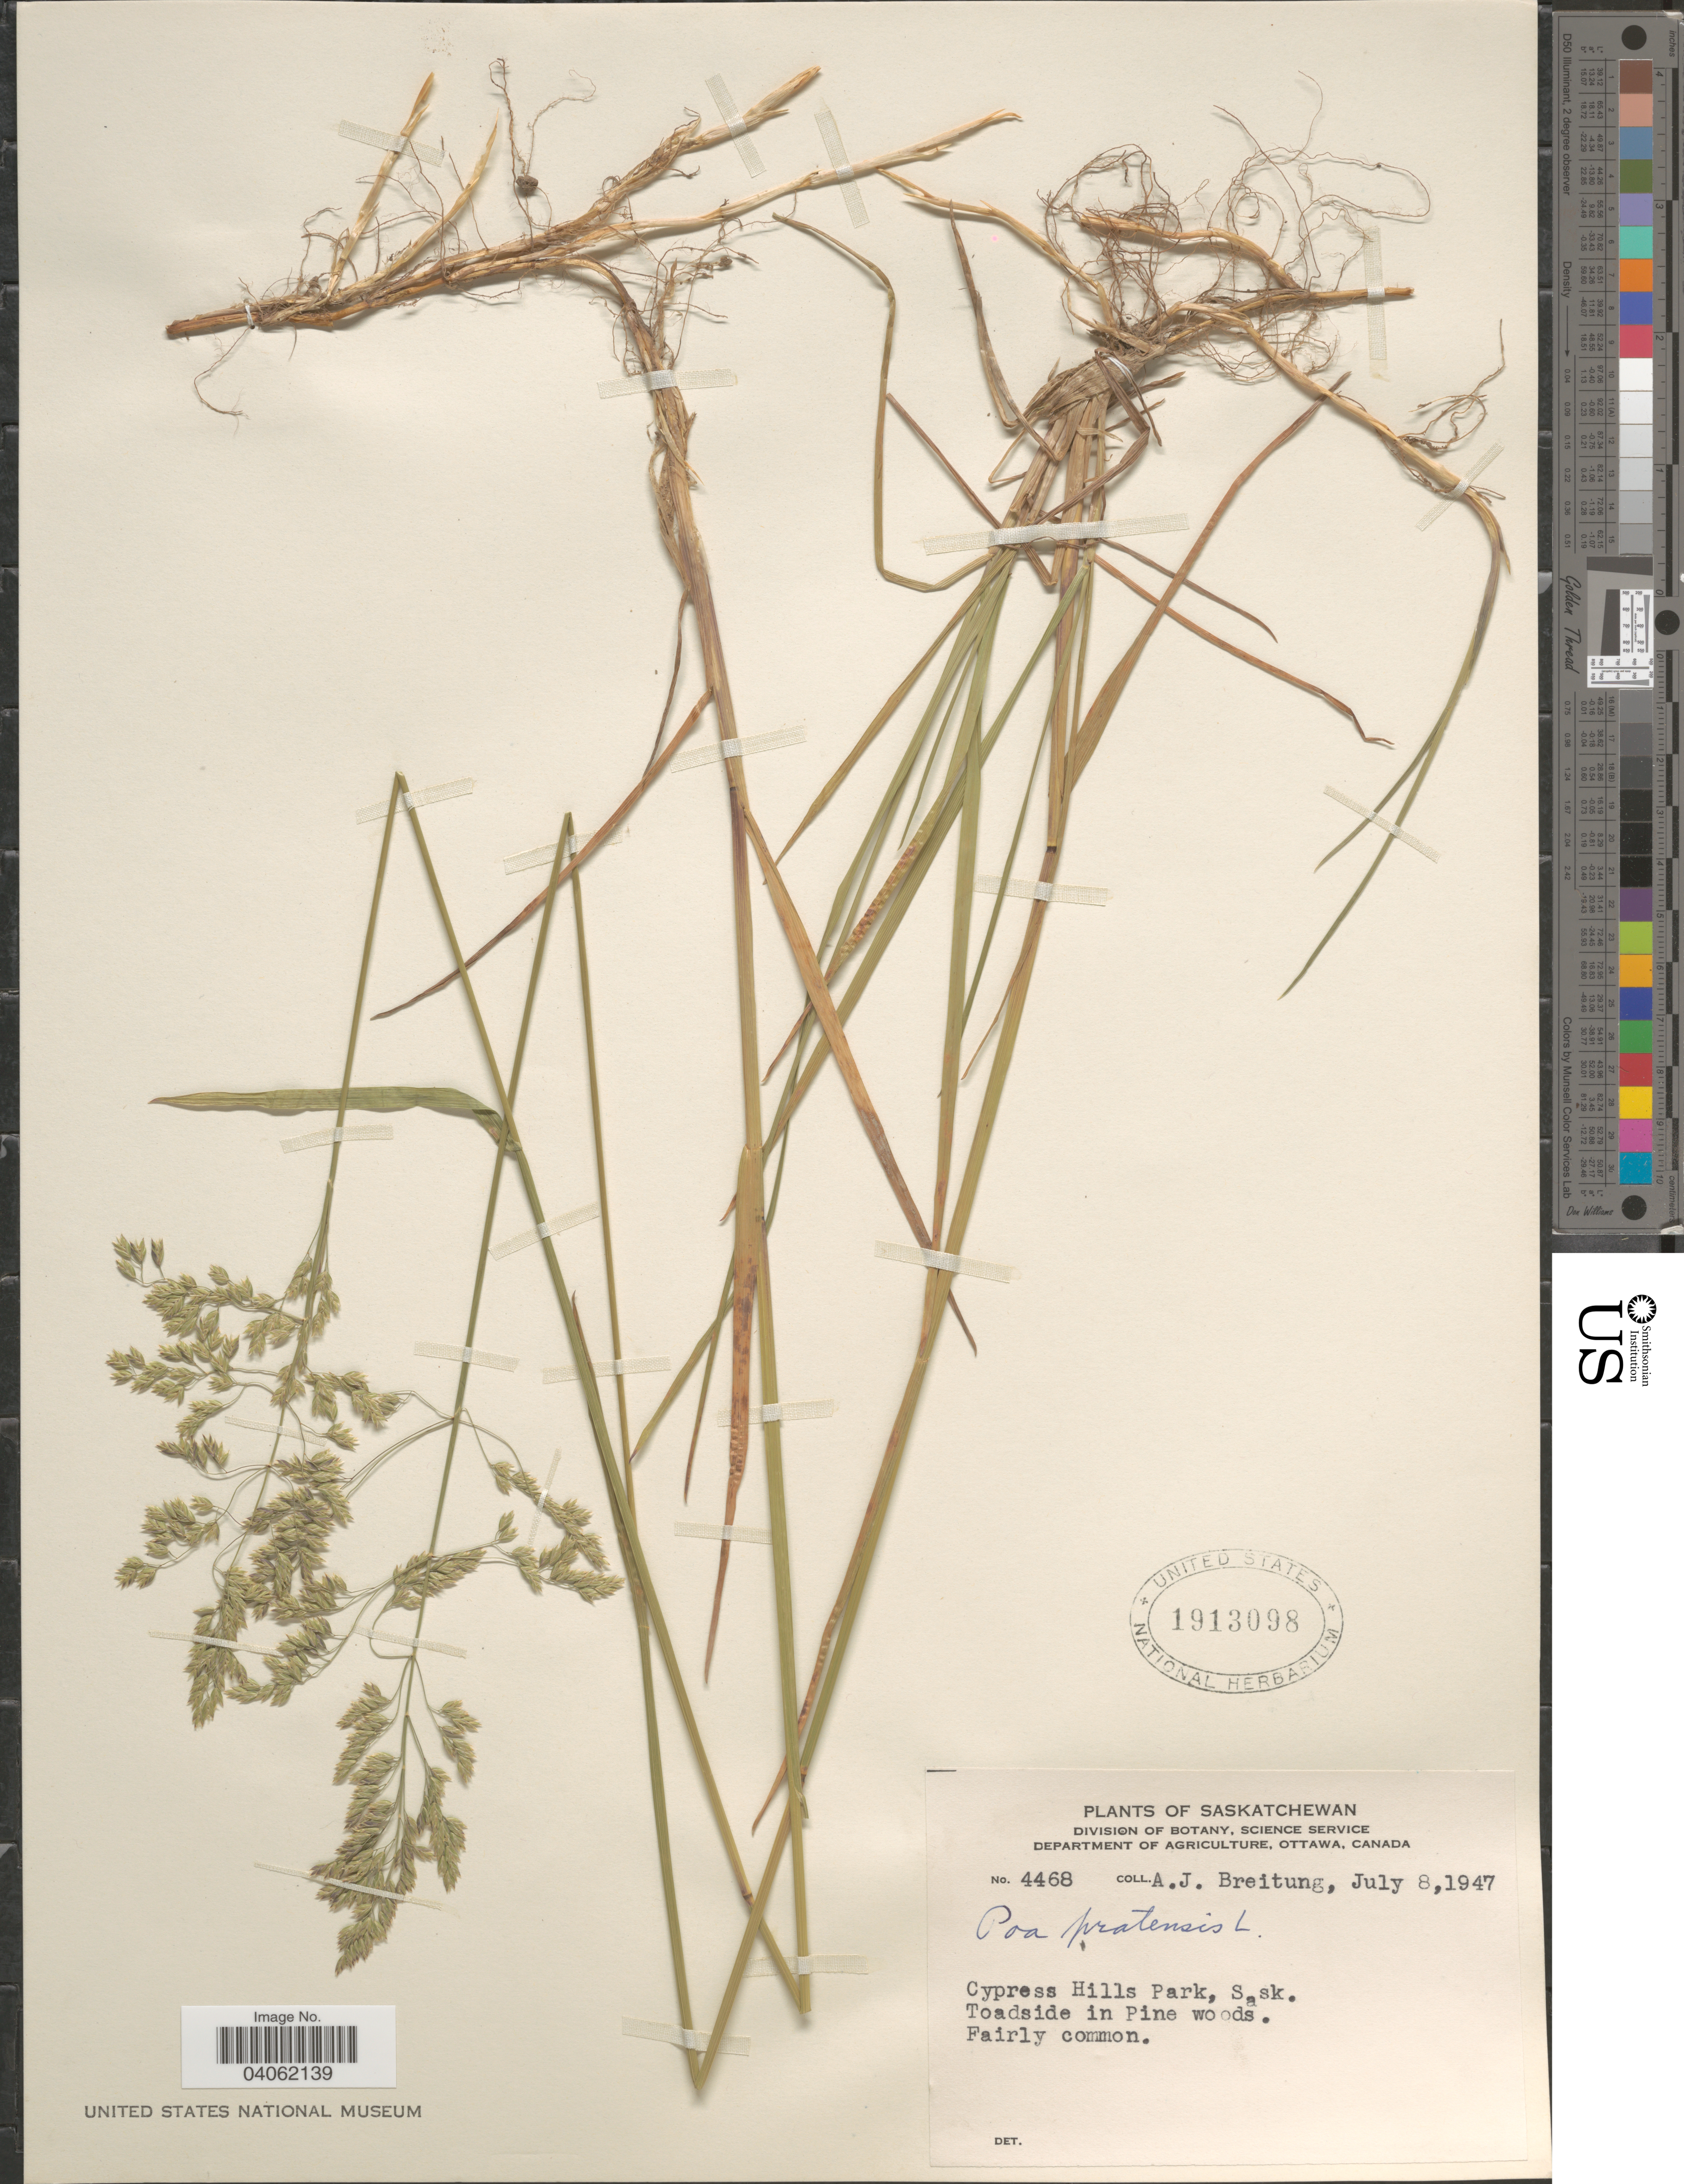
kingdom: Plantae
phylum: Tracheophyta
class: Liliopsida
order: Poales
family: Poaceae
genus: Poa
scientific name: Poa pratensis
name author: L.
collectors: A. Breitung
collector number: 4468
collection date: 1947-07-08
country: Canada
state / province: Saskatchewan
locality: Cypress Hills Park. Toadside in Pine woods.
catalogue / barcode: US 1913098